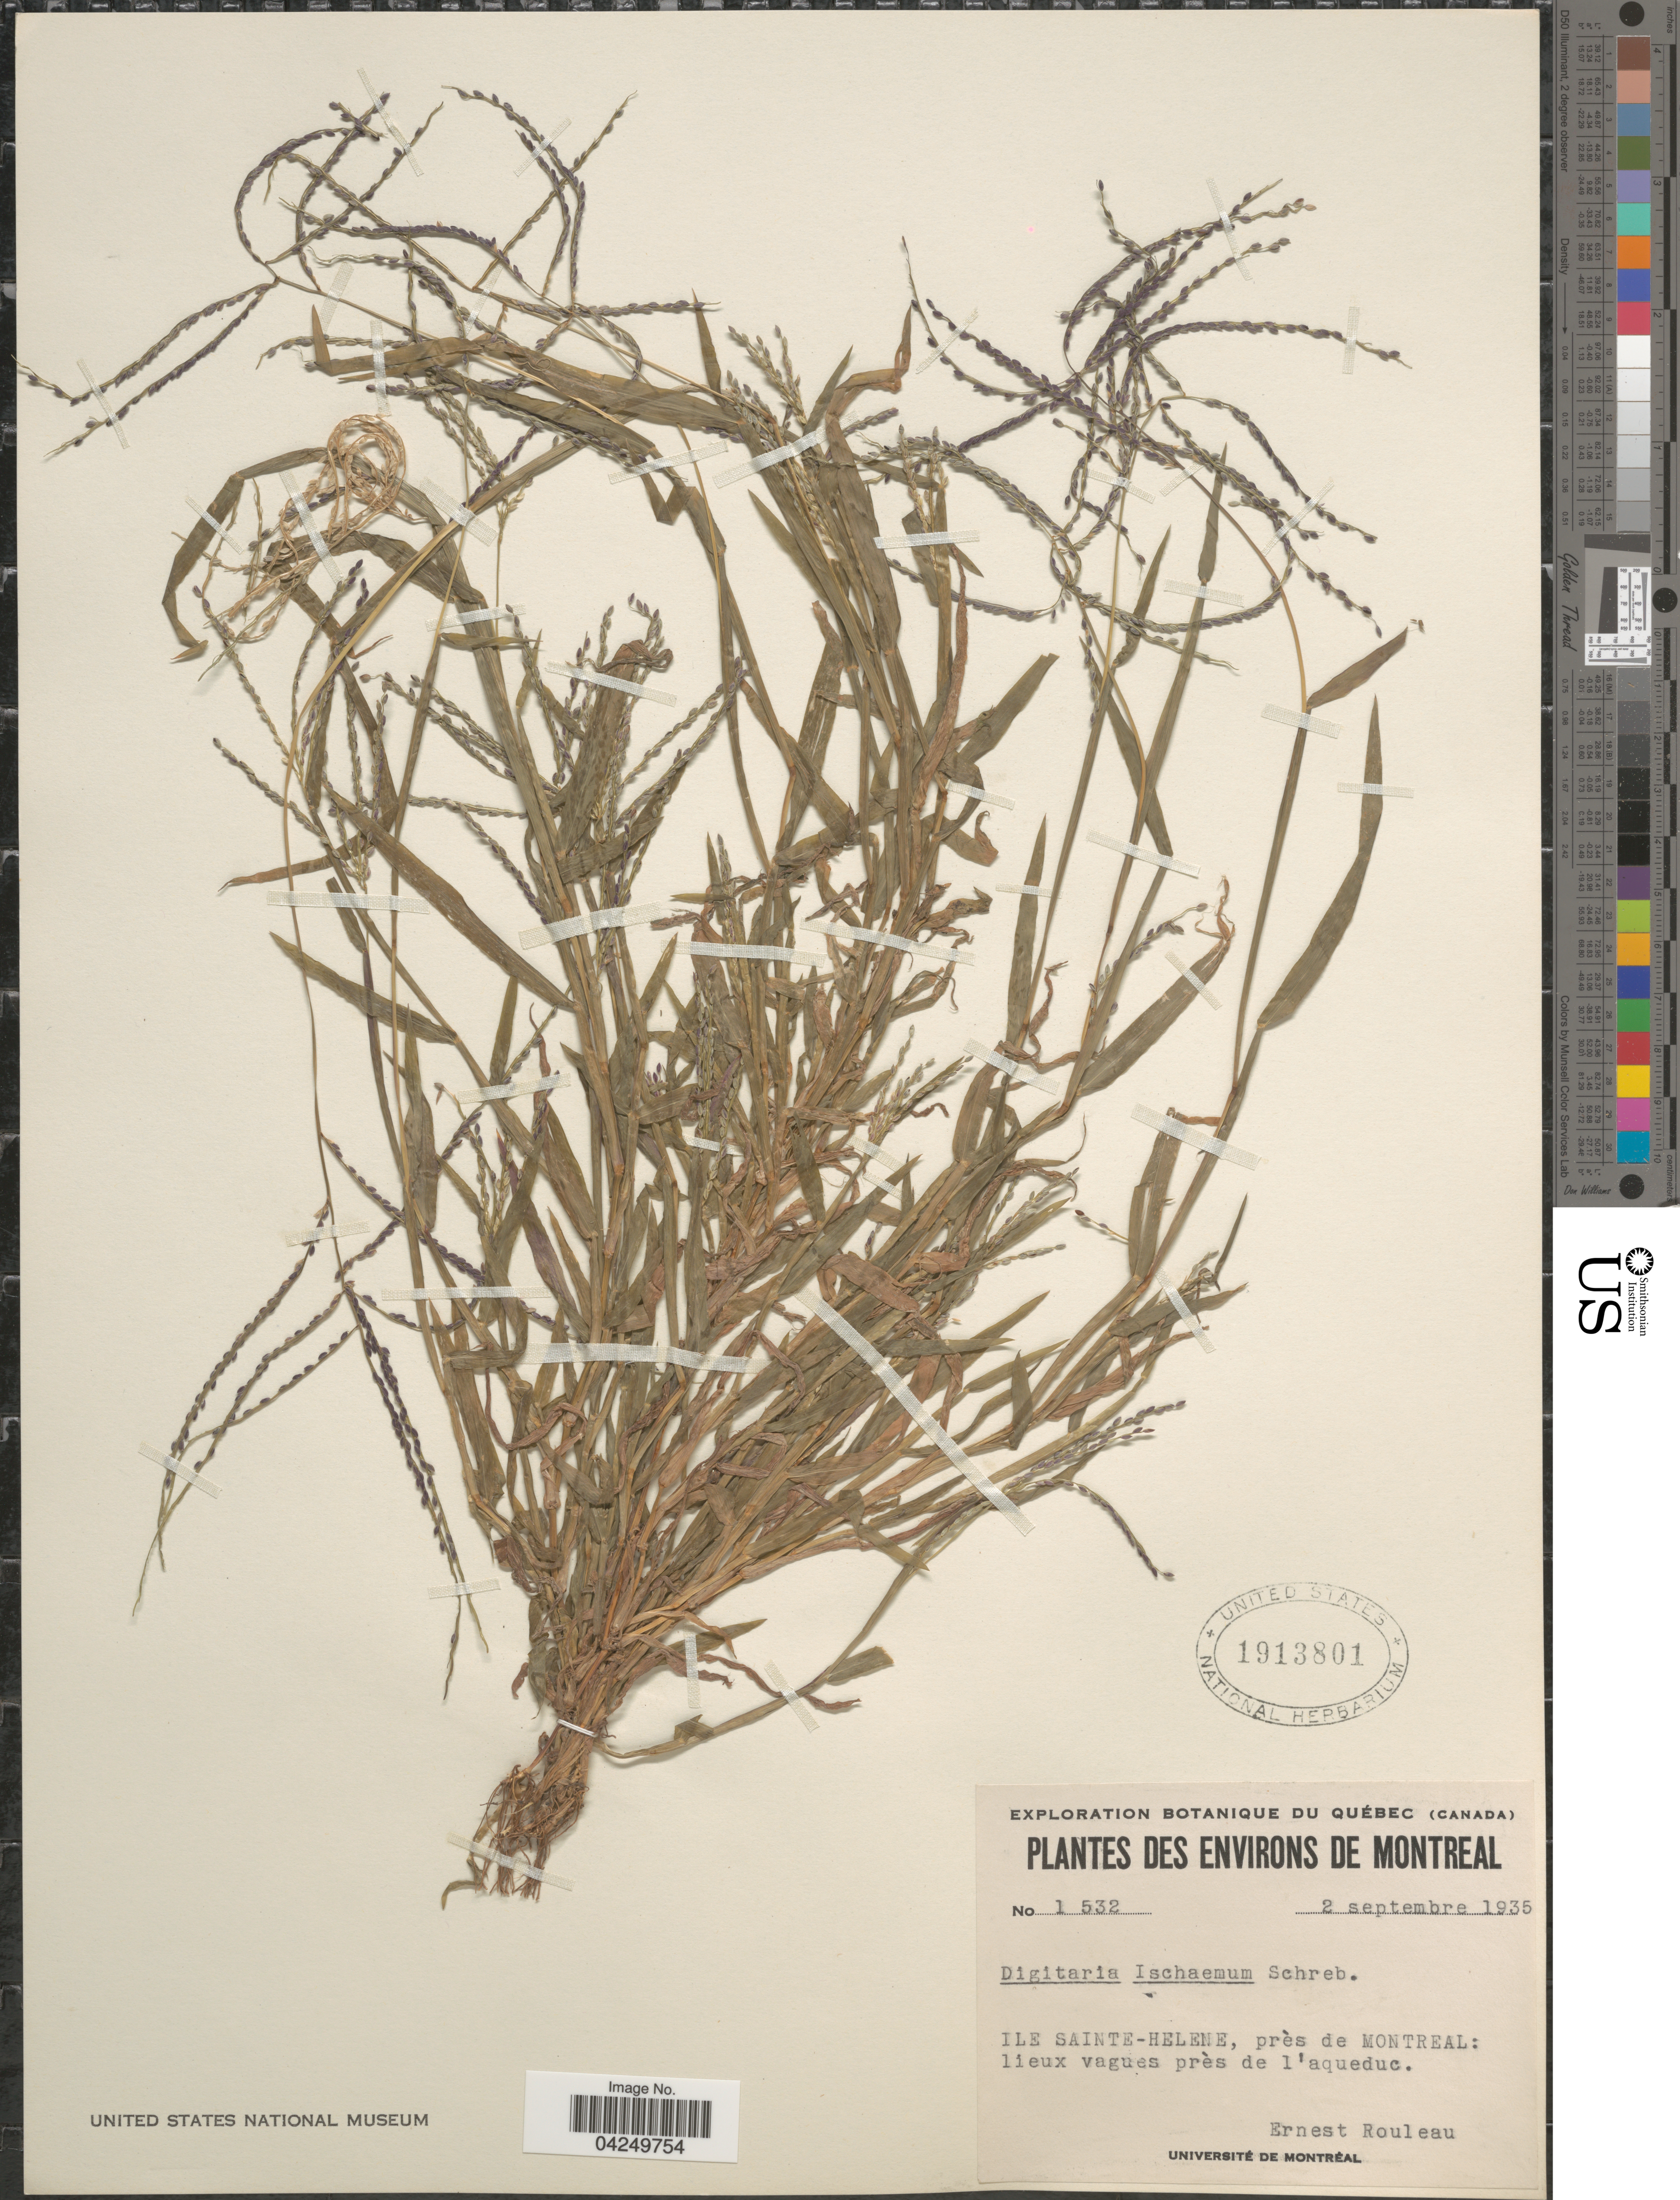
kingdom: Plantae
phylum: Tracheophyta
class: Liliopsida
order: Poales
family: Poaceae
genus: Digitaria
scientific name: Digitaria ischaemum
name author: (Schreber) Schreber ex Muhl.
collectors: J. Rouleau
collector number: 1532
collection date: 1935-09-02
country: Canada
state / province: Quebec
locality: Exploration Botanique du Québec. Environs de Montreal. Ile Sainte-Helene, près de Montreal: lieux vagues près de l'aqueduc.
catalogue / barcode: US 1913801